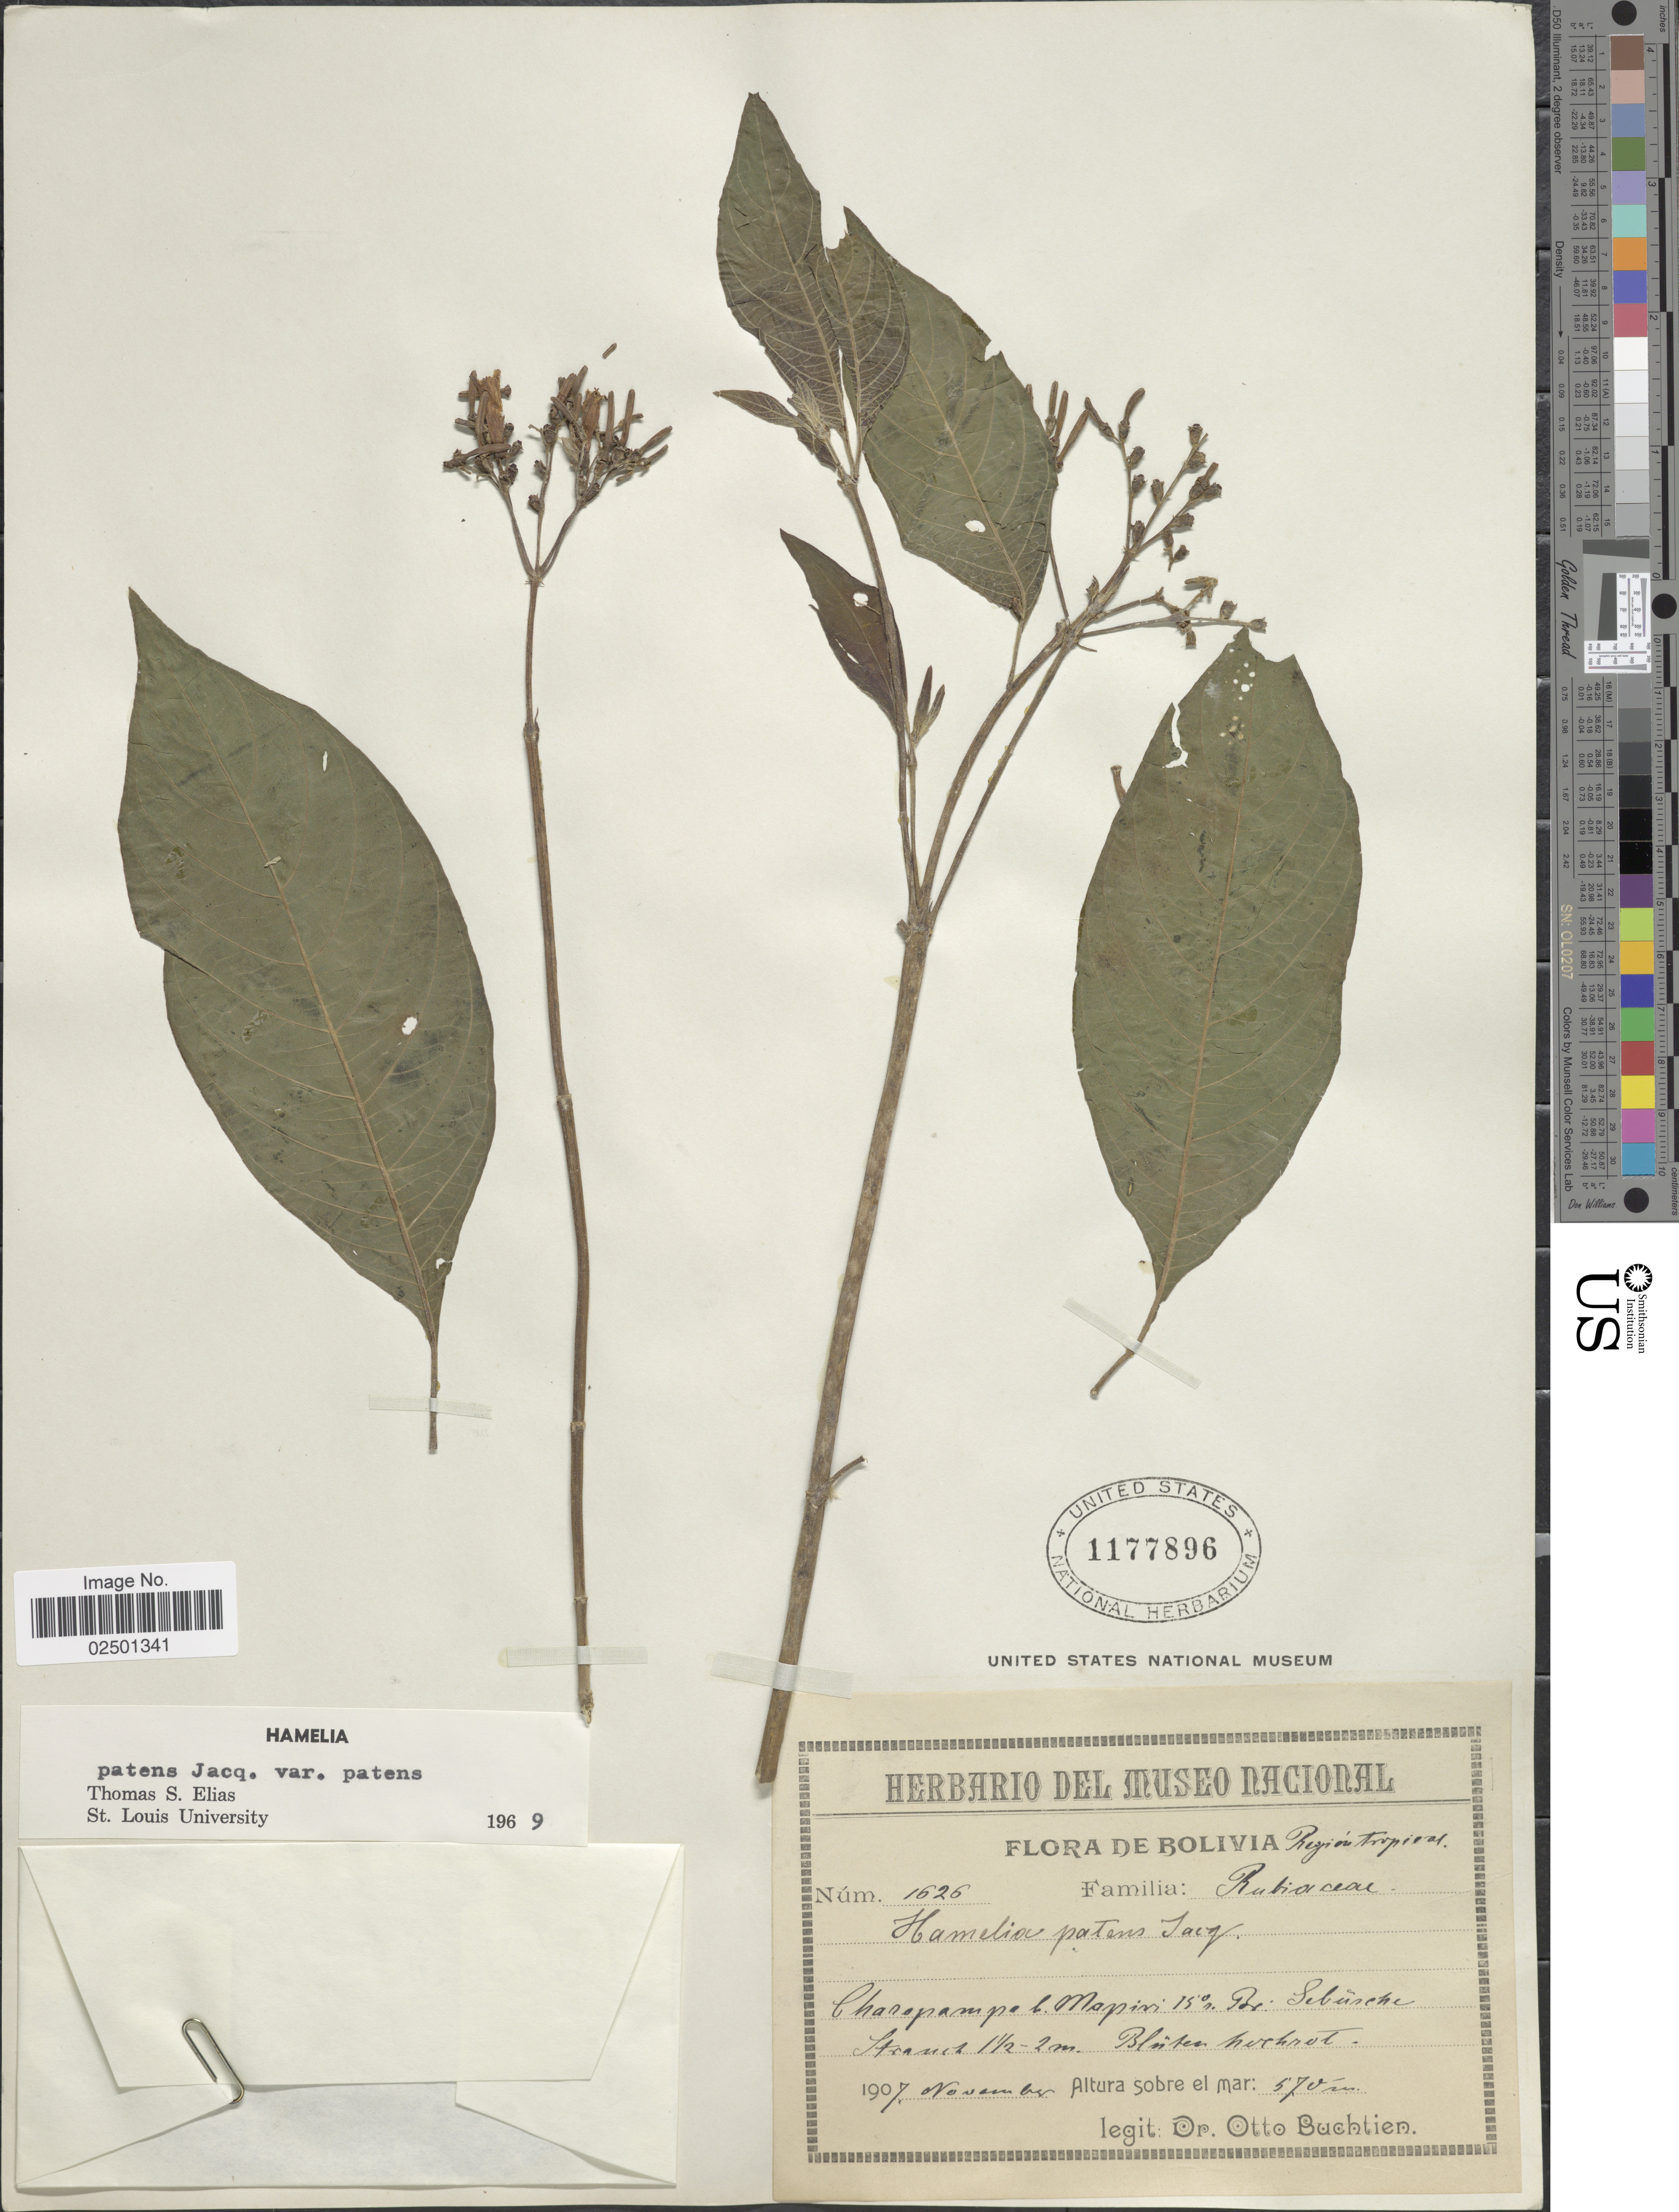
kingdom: Plantae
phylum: Tracheophyta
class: Magnoliopsida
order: Gentianales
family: Rubiaceae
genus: Hamelia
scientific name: Hamelia patens var. patens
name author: Jacq.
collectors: O. Buchtien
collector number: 1626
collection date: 1907-11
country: Bolivia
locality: Region Tropical. Charopampa l. Mapiri 15° s. Br.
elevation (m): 570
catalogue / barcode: US 1177896